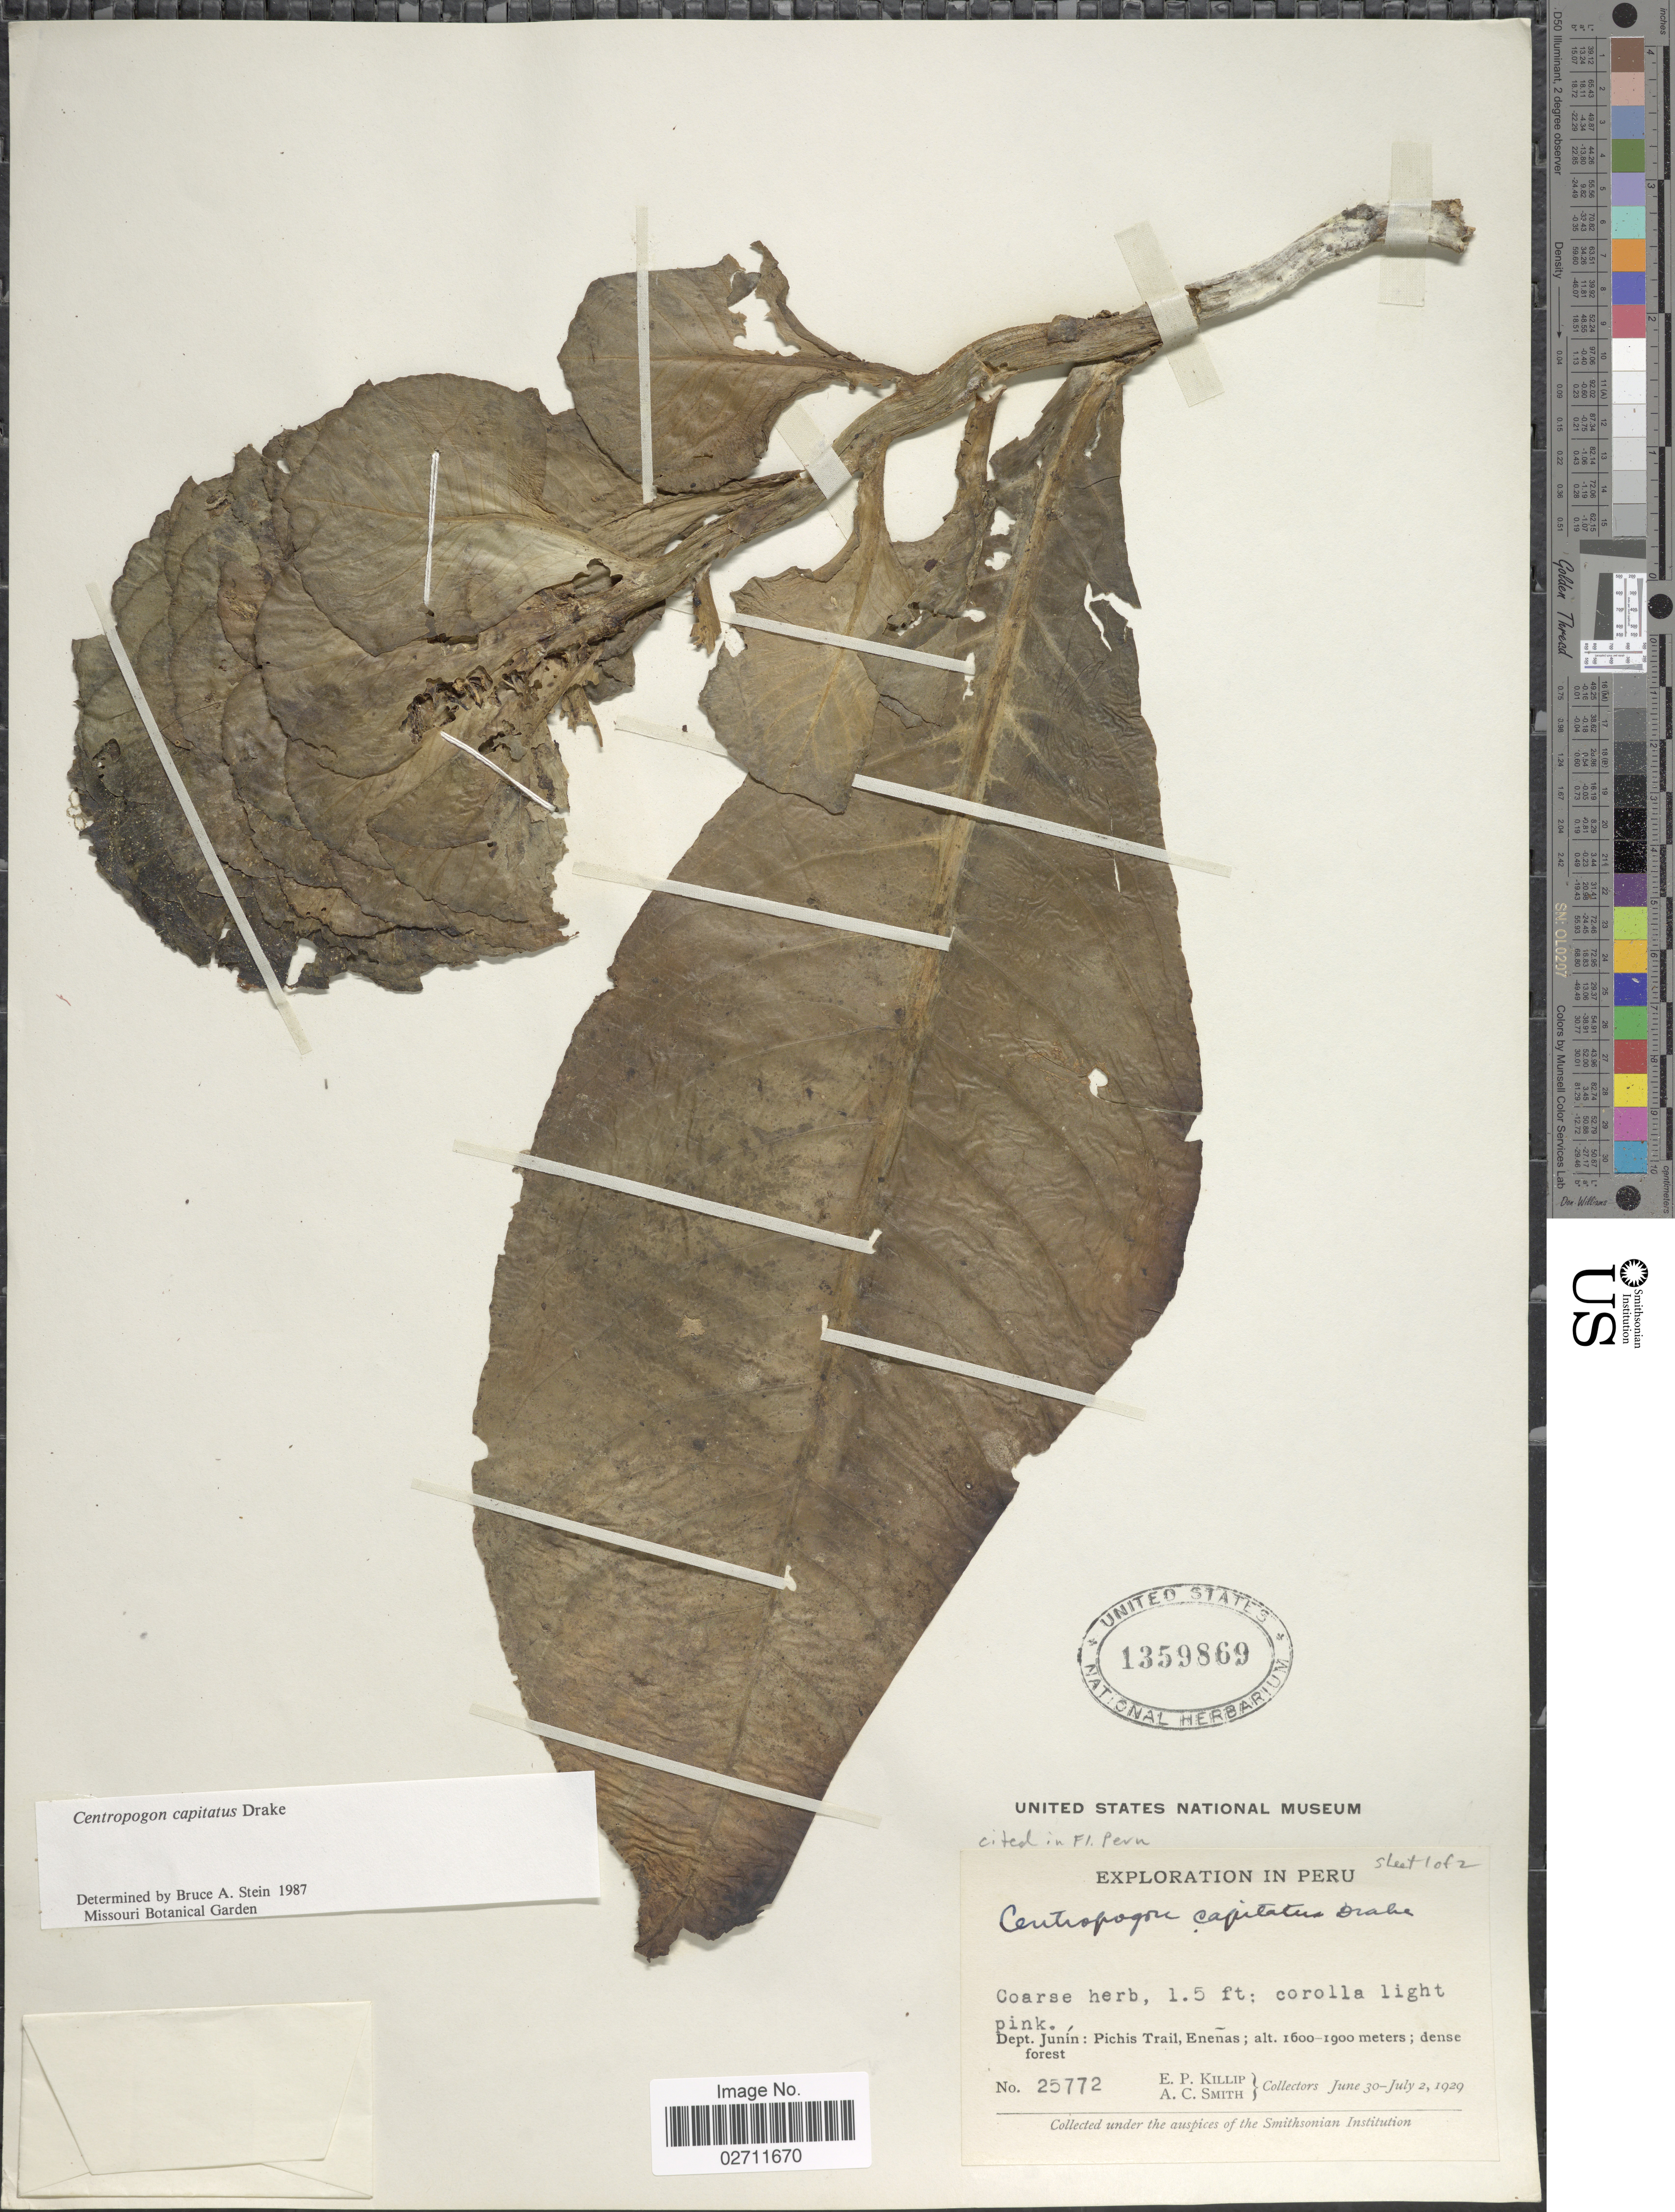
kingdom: Plantae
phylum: Tracheophyta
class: Magnoliopsida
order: Asterales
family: Campanulaceae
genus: Centropogon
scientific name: Centropogon capitatus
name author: Drake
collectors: E. P. Killip & A. C. Smith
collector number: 25772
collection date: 1929-06-30/1929-07-02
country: Peru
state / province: Junín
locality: Pichis Trail, Enenas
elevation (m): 1600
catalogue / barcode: US 1359869